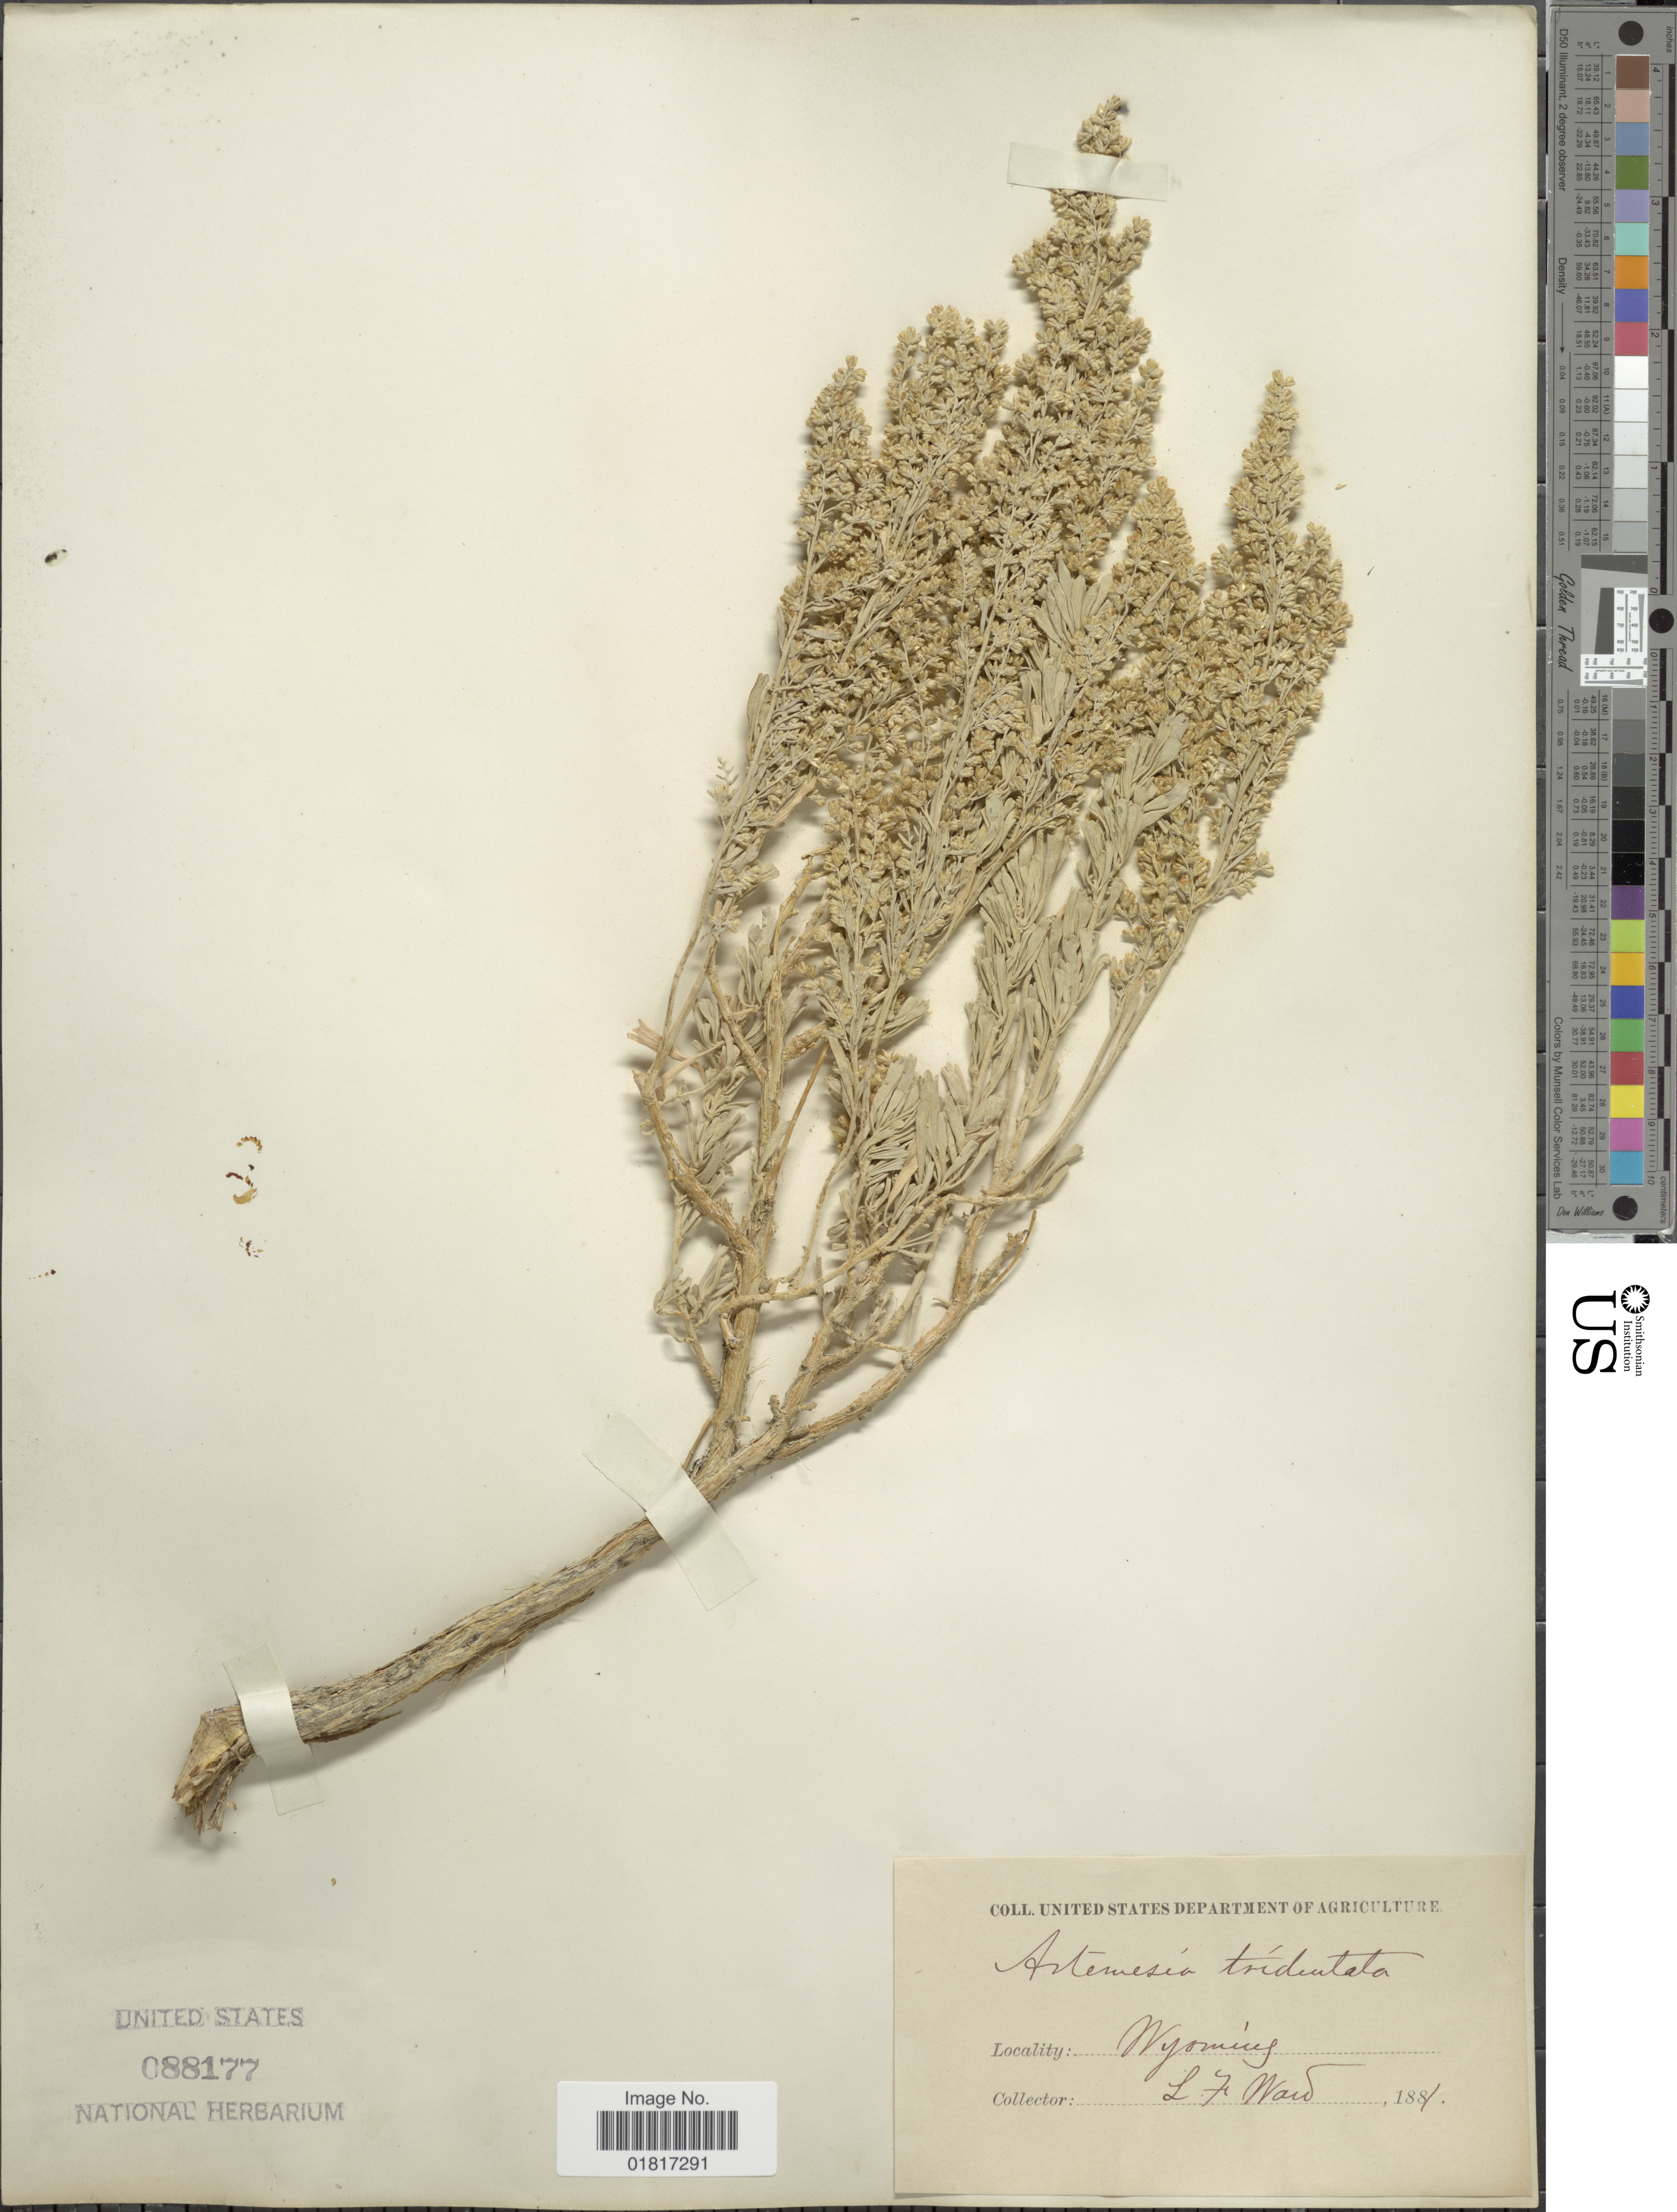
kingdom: Plantae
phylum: Tracheophyta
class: Magnoliopsida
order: Asterales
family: Asteraceae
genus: Artemisia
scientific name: Artemisia tridentata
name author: Nutt.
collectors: L. Ward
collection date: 1881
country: United States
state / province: Wyoming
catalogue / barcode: US 88177